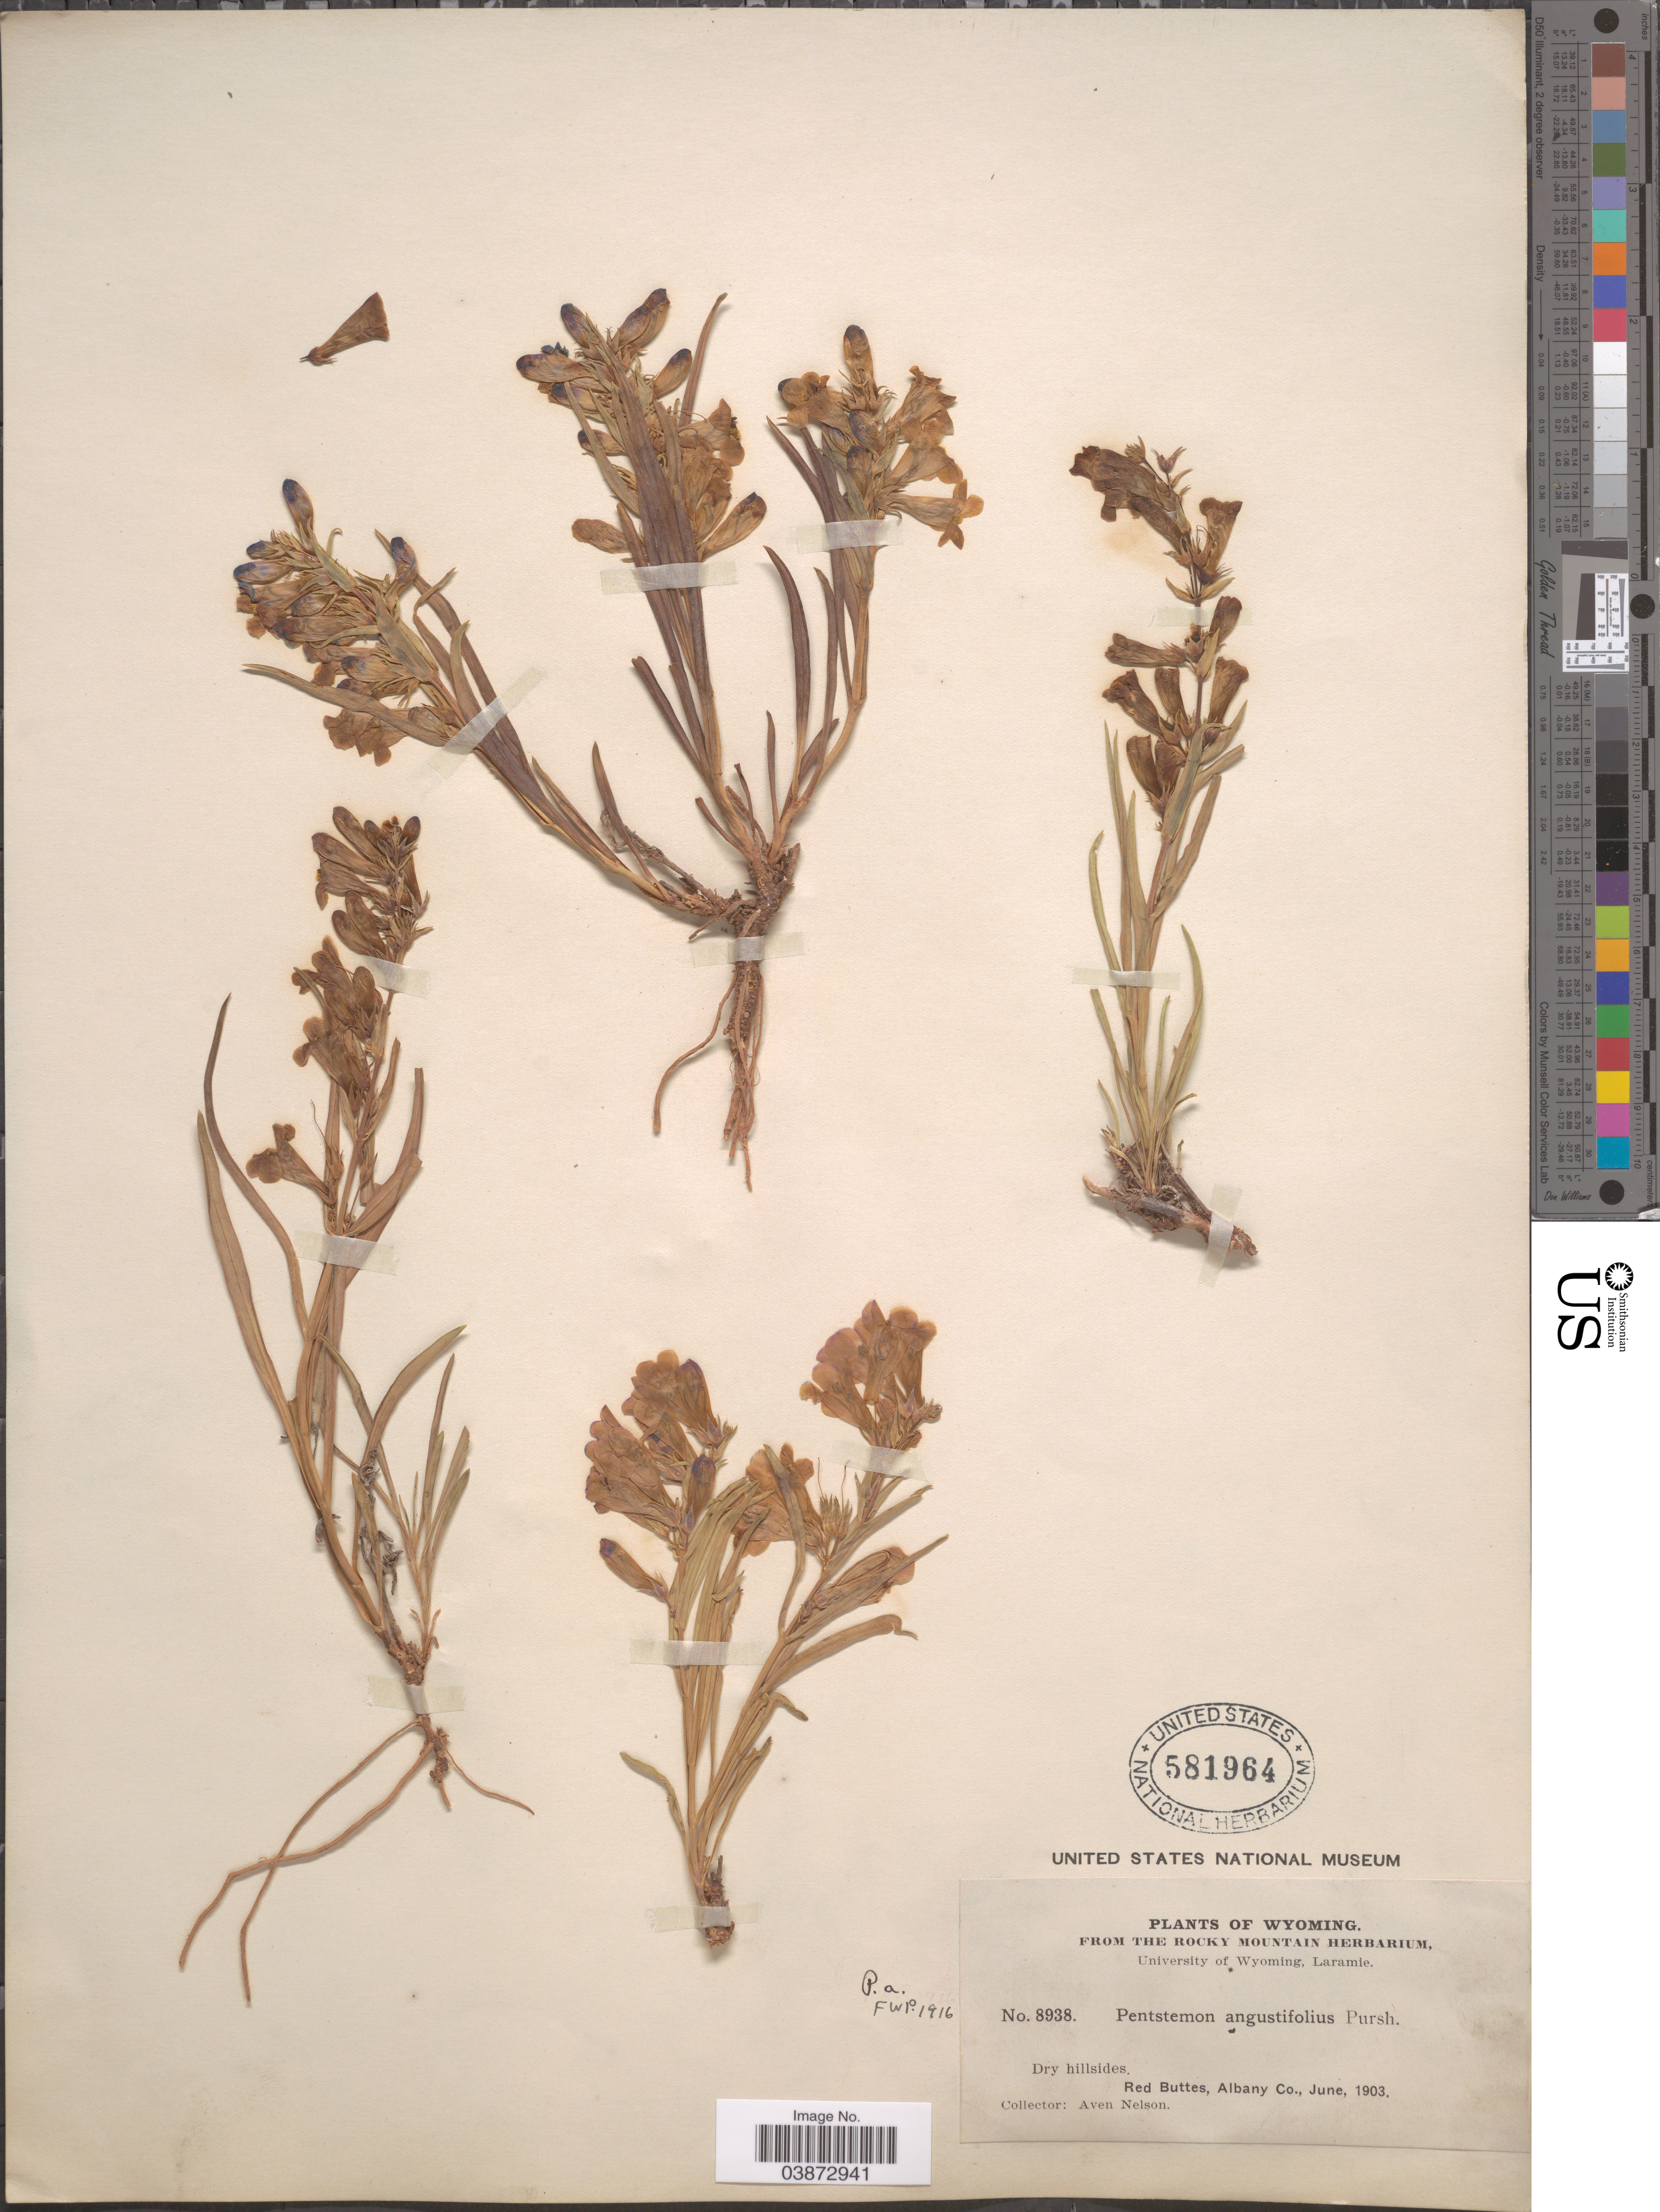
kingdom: Plantae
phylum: Tracheophyta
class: Magnoliopsida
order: Lamiales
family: Plantaginaceae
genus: Penstemon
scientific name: Penstemon angustifolius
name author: Nutt. ex Pursh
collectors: A. Nelson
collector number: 8938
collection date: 1903-06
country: United States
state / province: Wyoming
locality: Red Buttes, Albany Co.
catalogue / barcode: US 581964